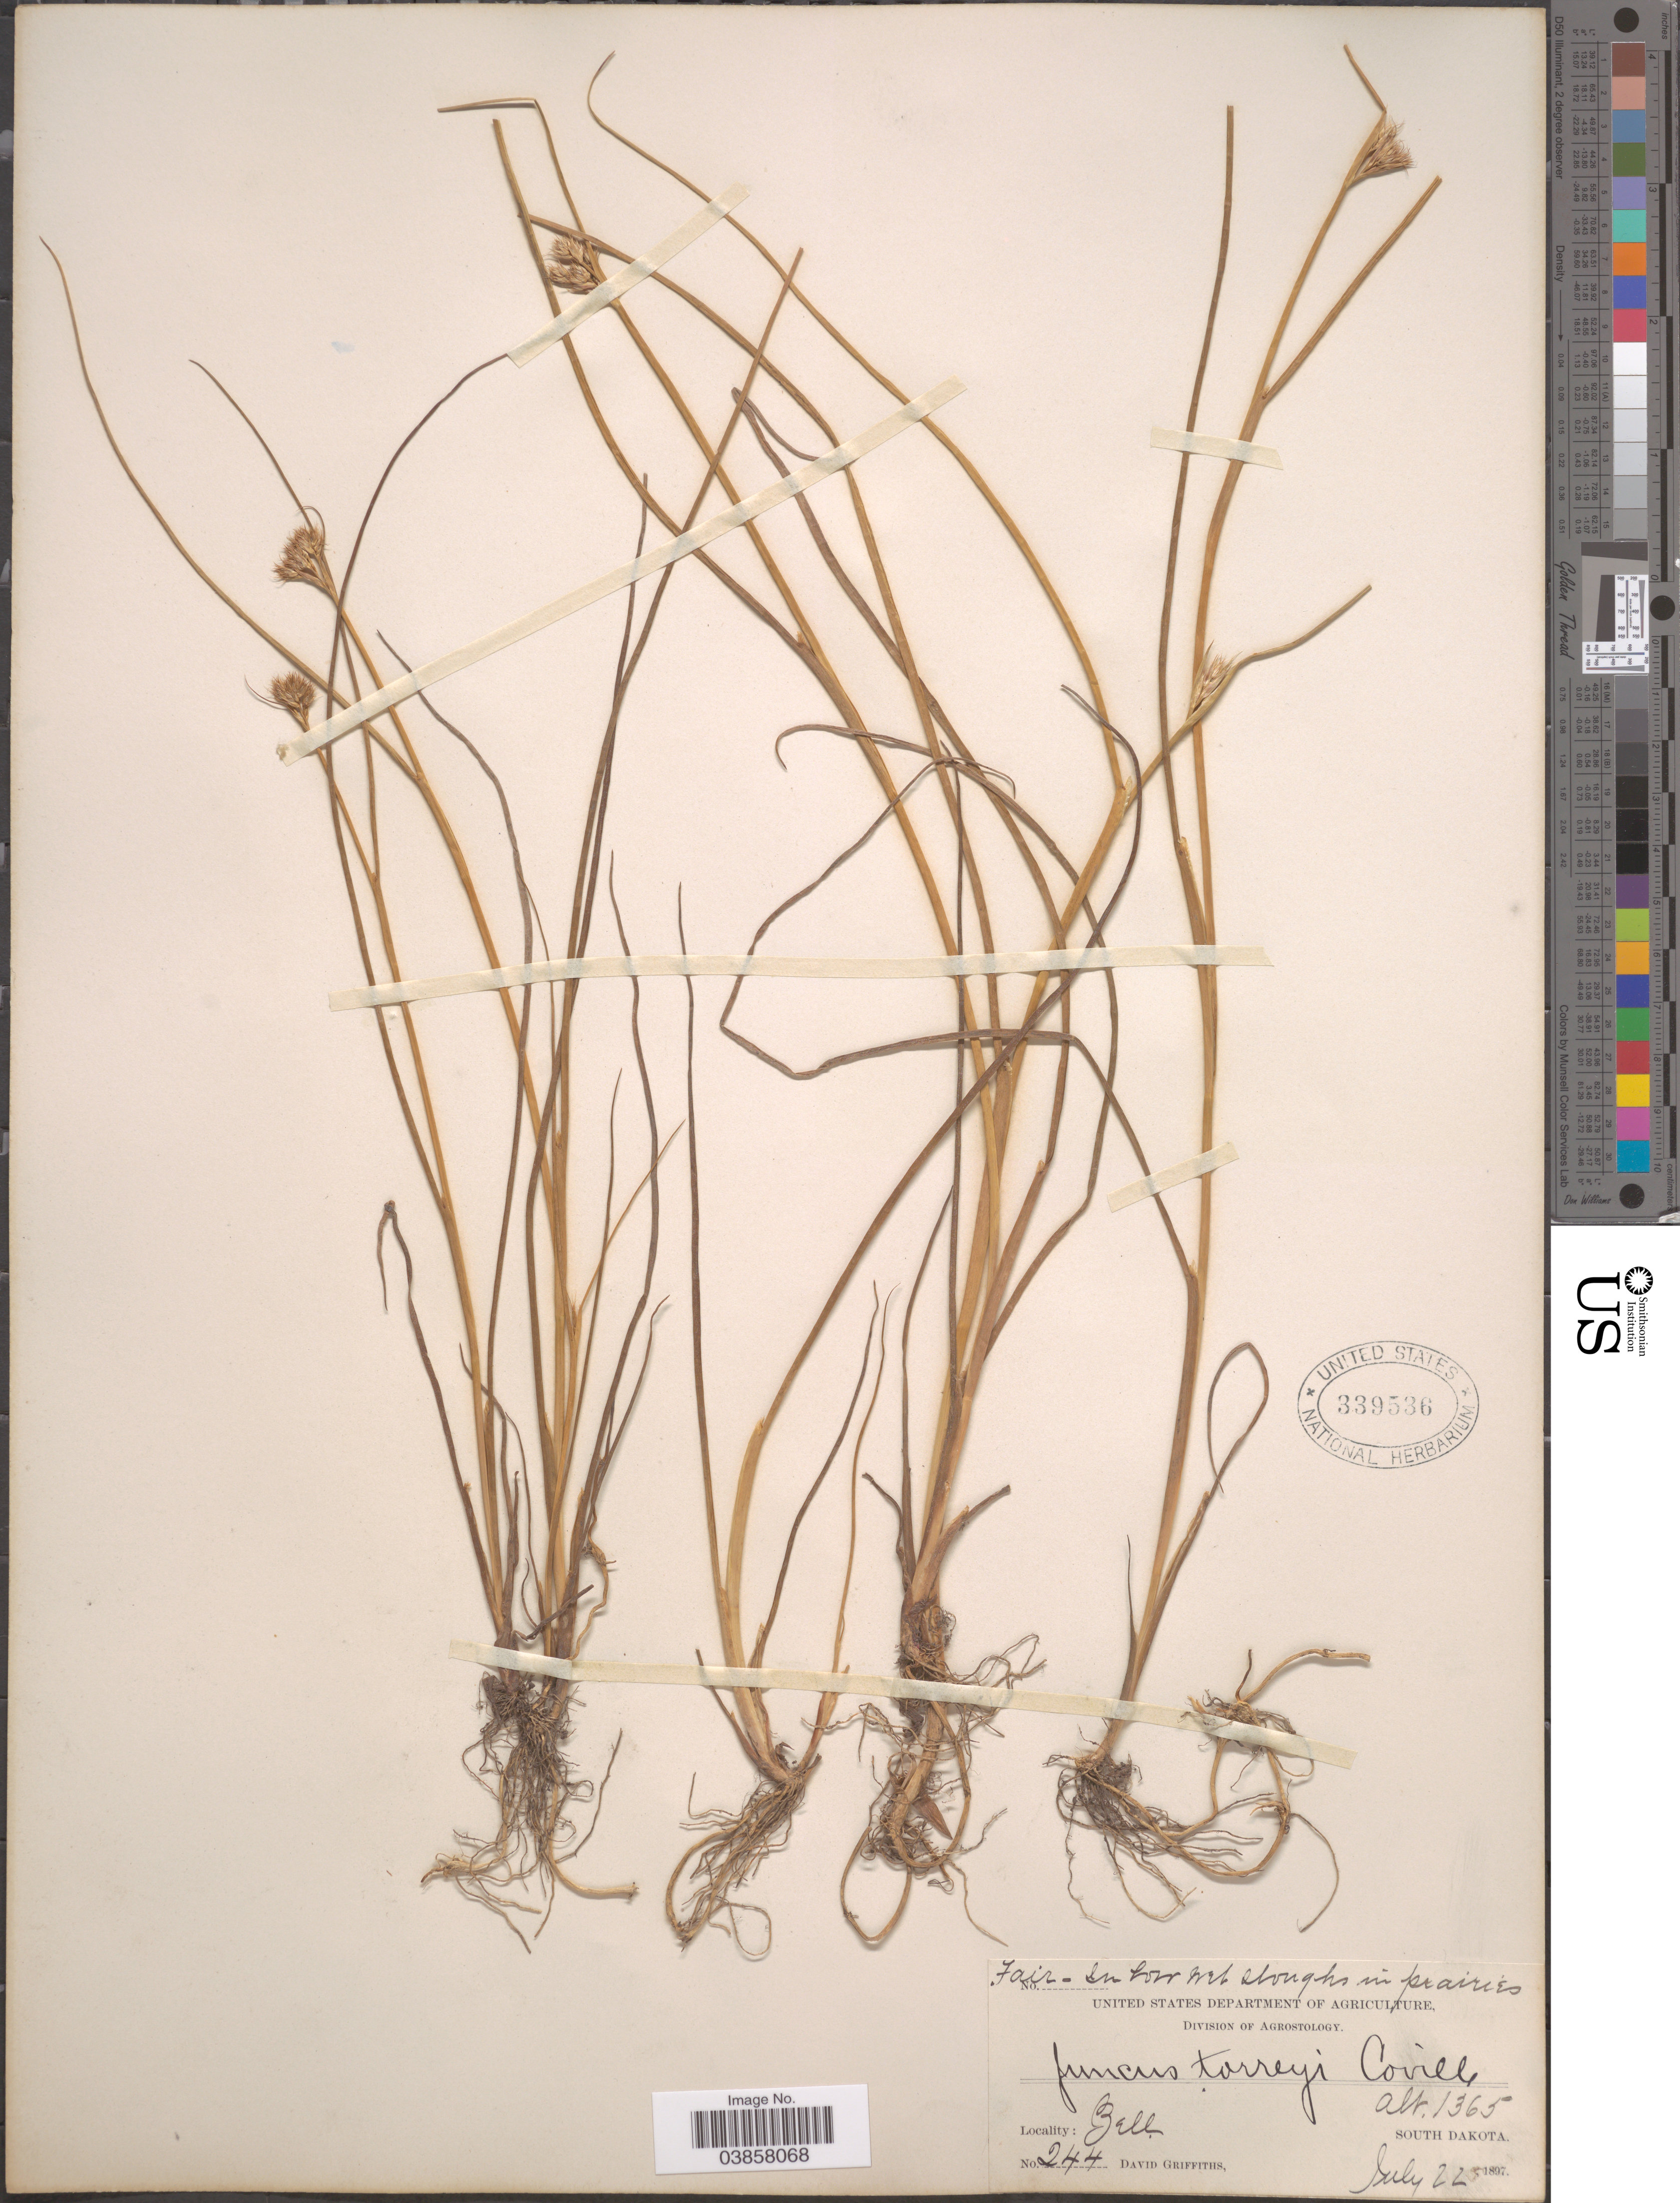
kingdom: Plantae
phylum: Tracheophyta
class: Liliopsida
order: Poales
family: Juncaceae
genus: Juncus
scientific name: Juncus torreyi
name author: Coville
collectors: D. Griffiths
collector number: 244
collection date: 1897-07-22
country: United States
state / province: South Dakota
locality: Ball.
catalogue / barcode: US 339536